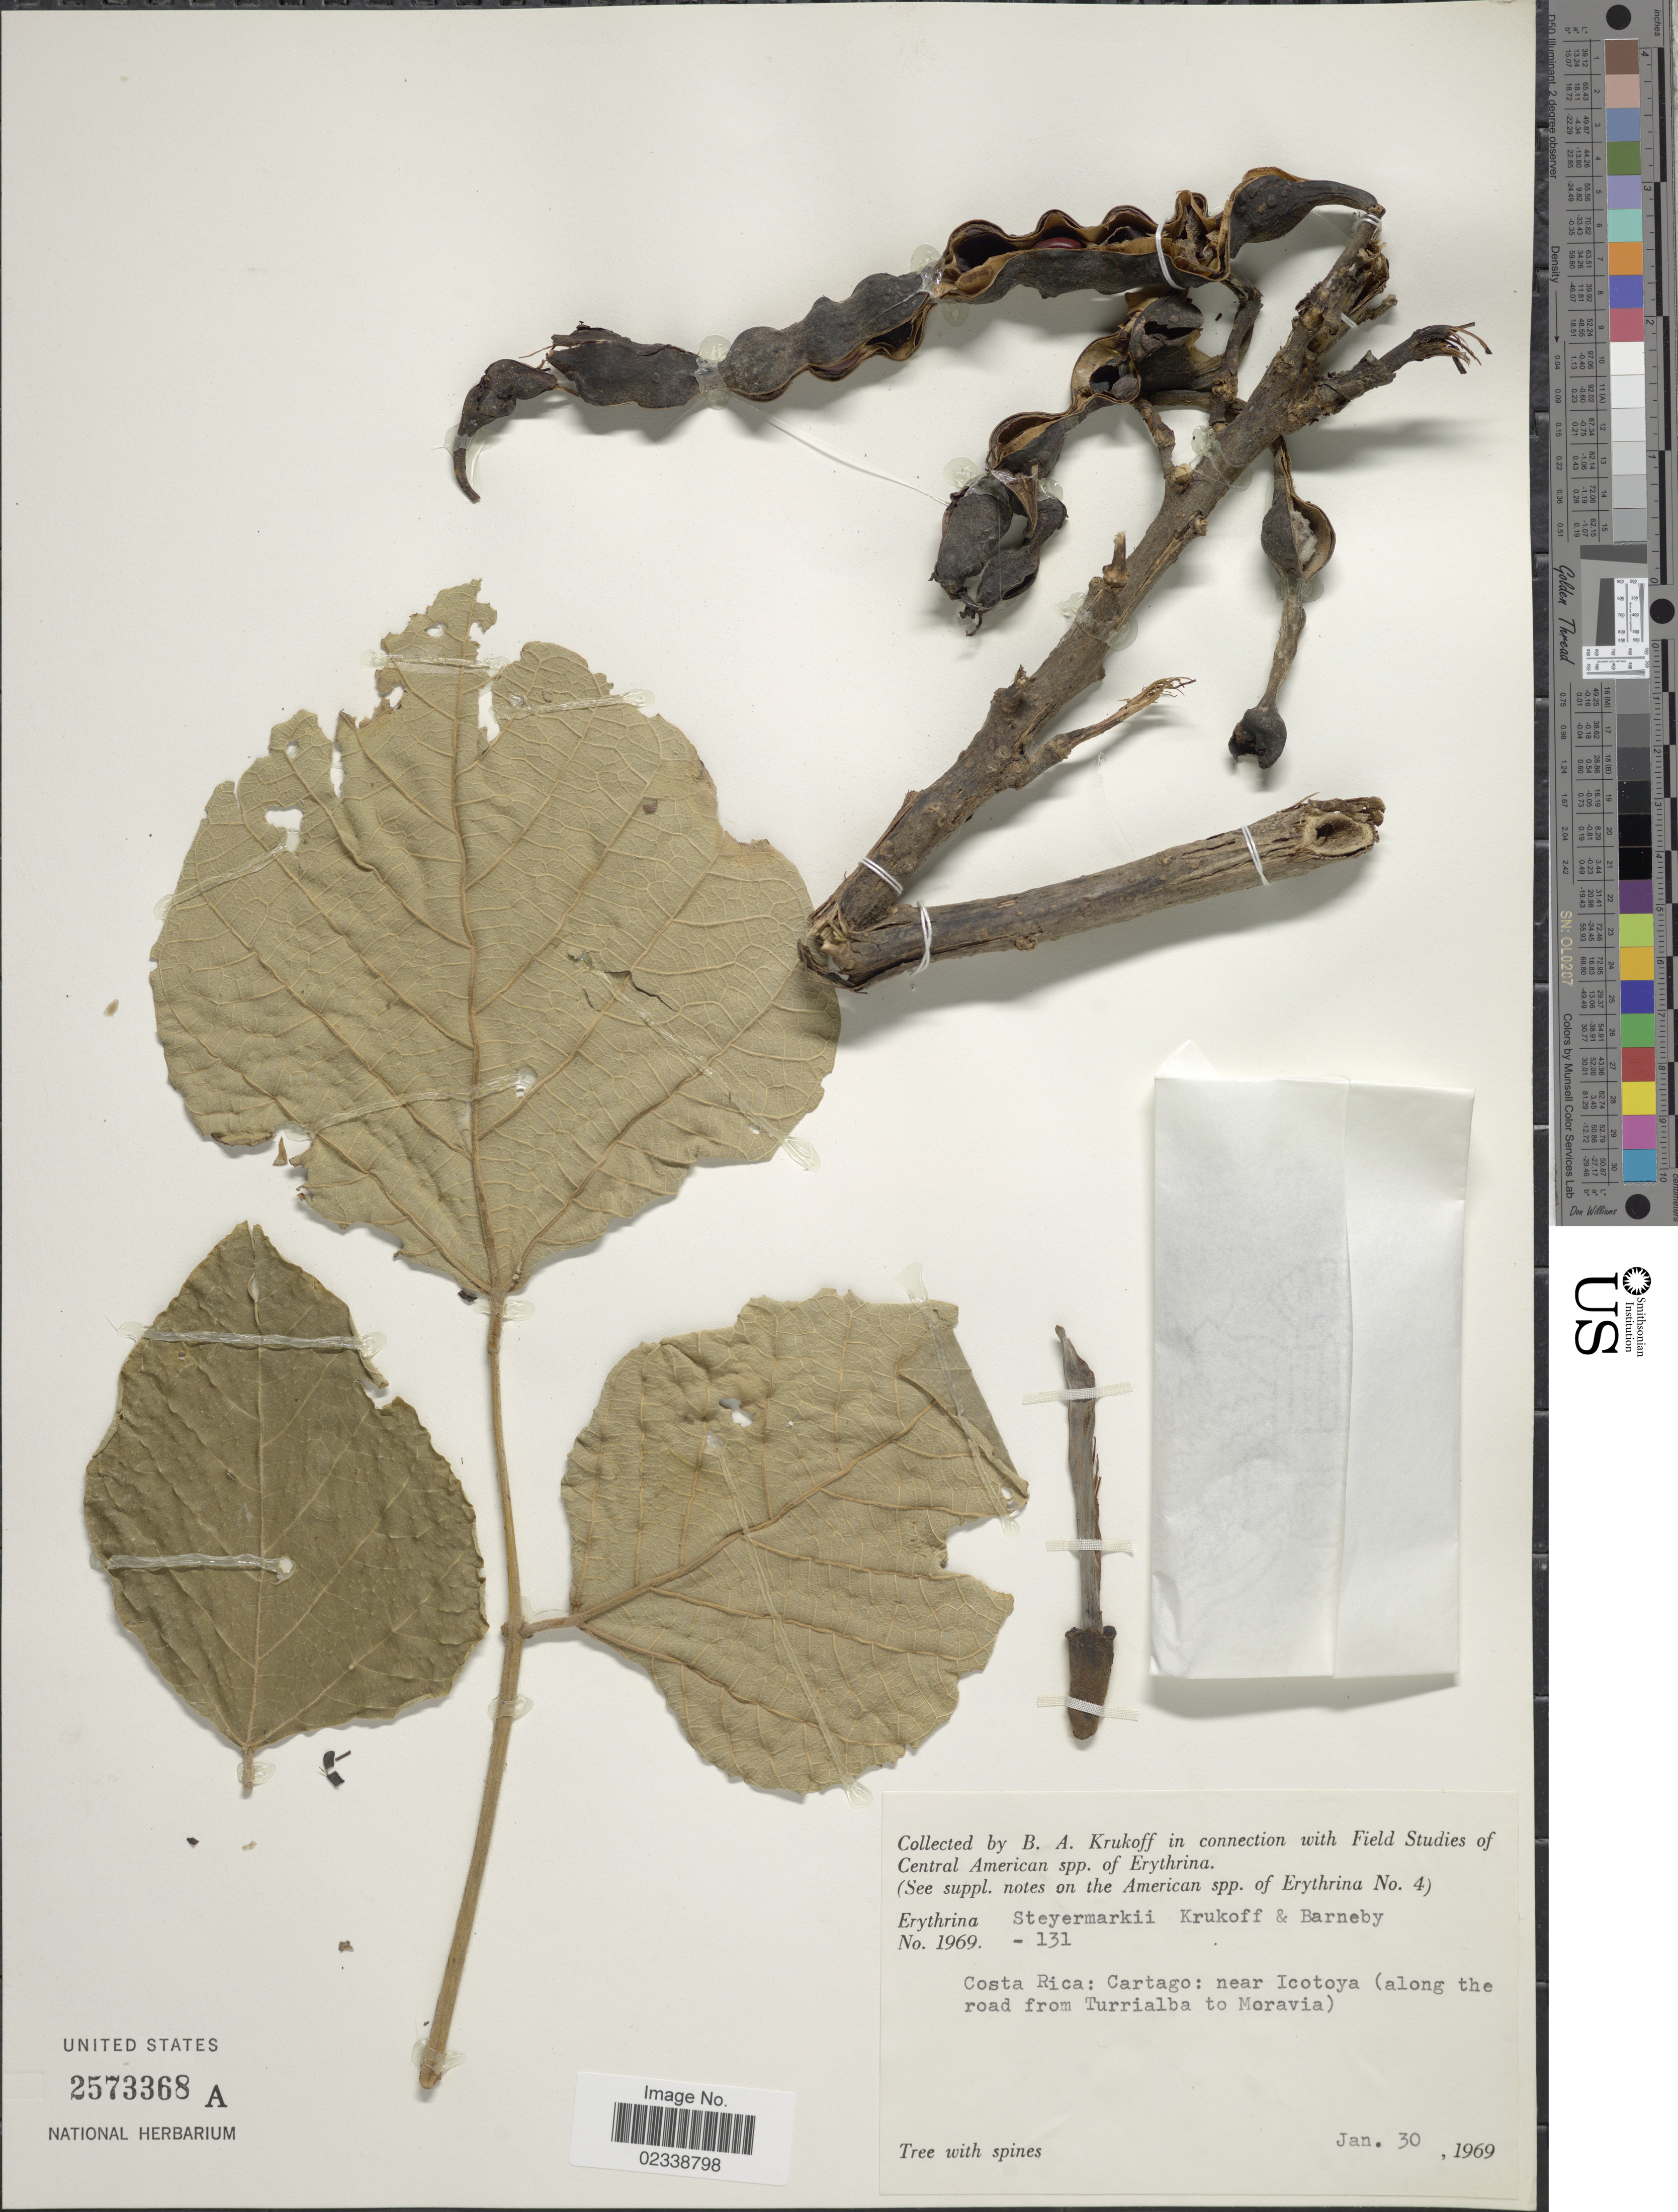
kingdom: Plantae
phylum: Tracheophyta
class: Magnoliopsida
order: Fabales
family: Fabaceae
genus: Erythrina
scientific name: Erythrina steyermarkii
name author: Krukoff & Barneby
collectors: B. A. Krukoff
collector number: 1969-131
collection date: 1969-01-30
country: Costa Rica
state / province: Cartago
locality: Near Icotoya (along the road from Turrialba to Moravia)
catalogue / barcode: US 2573368A